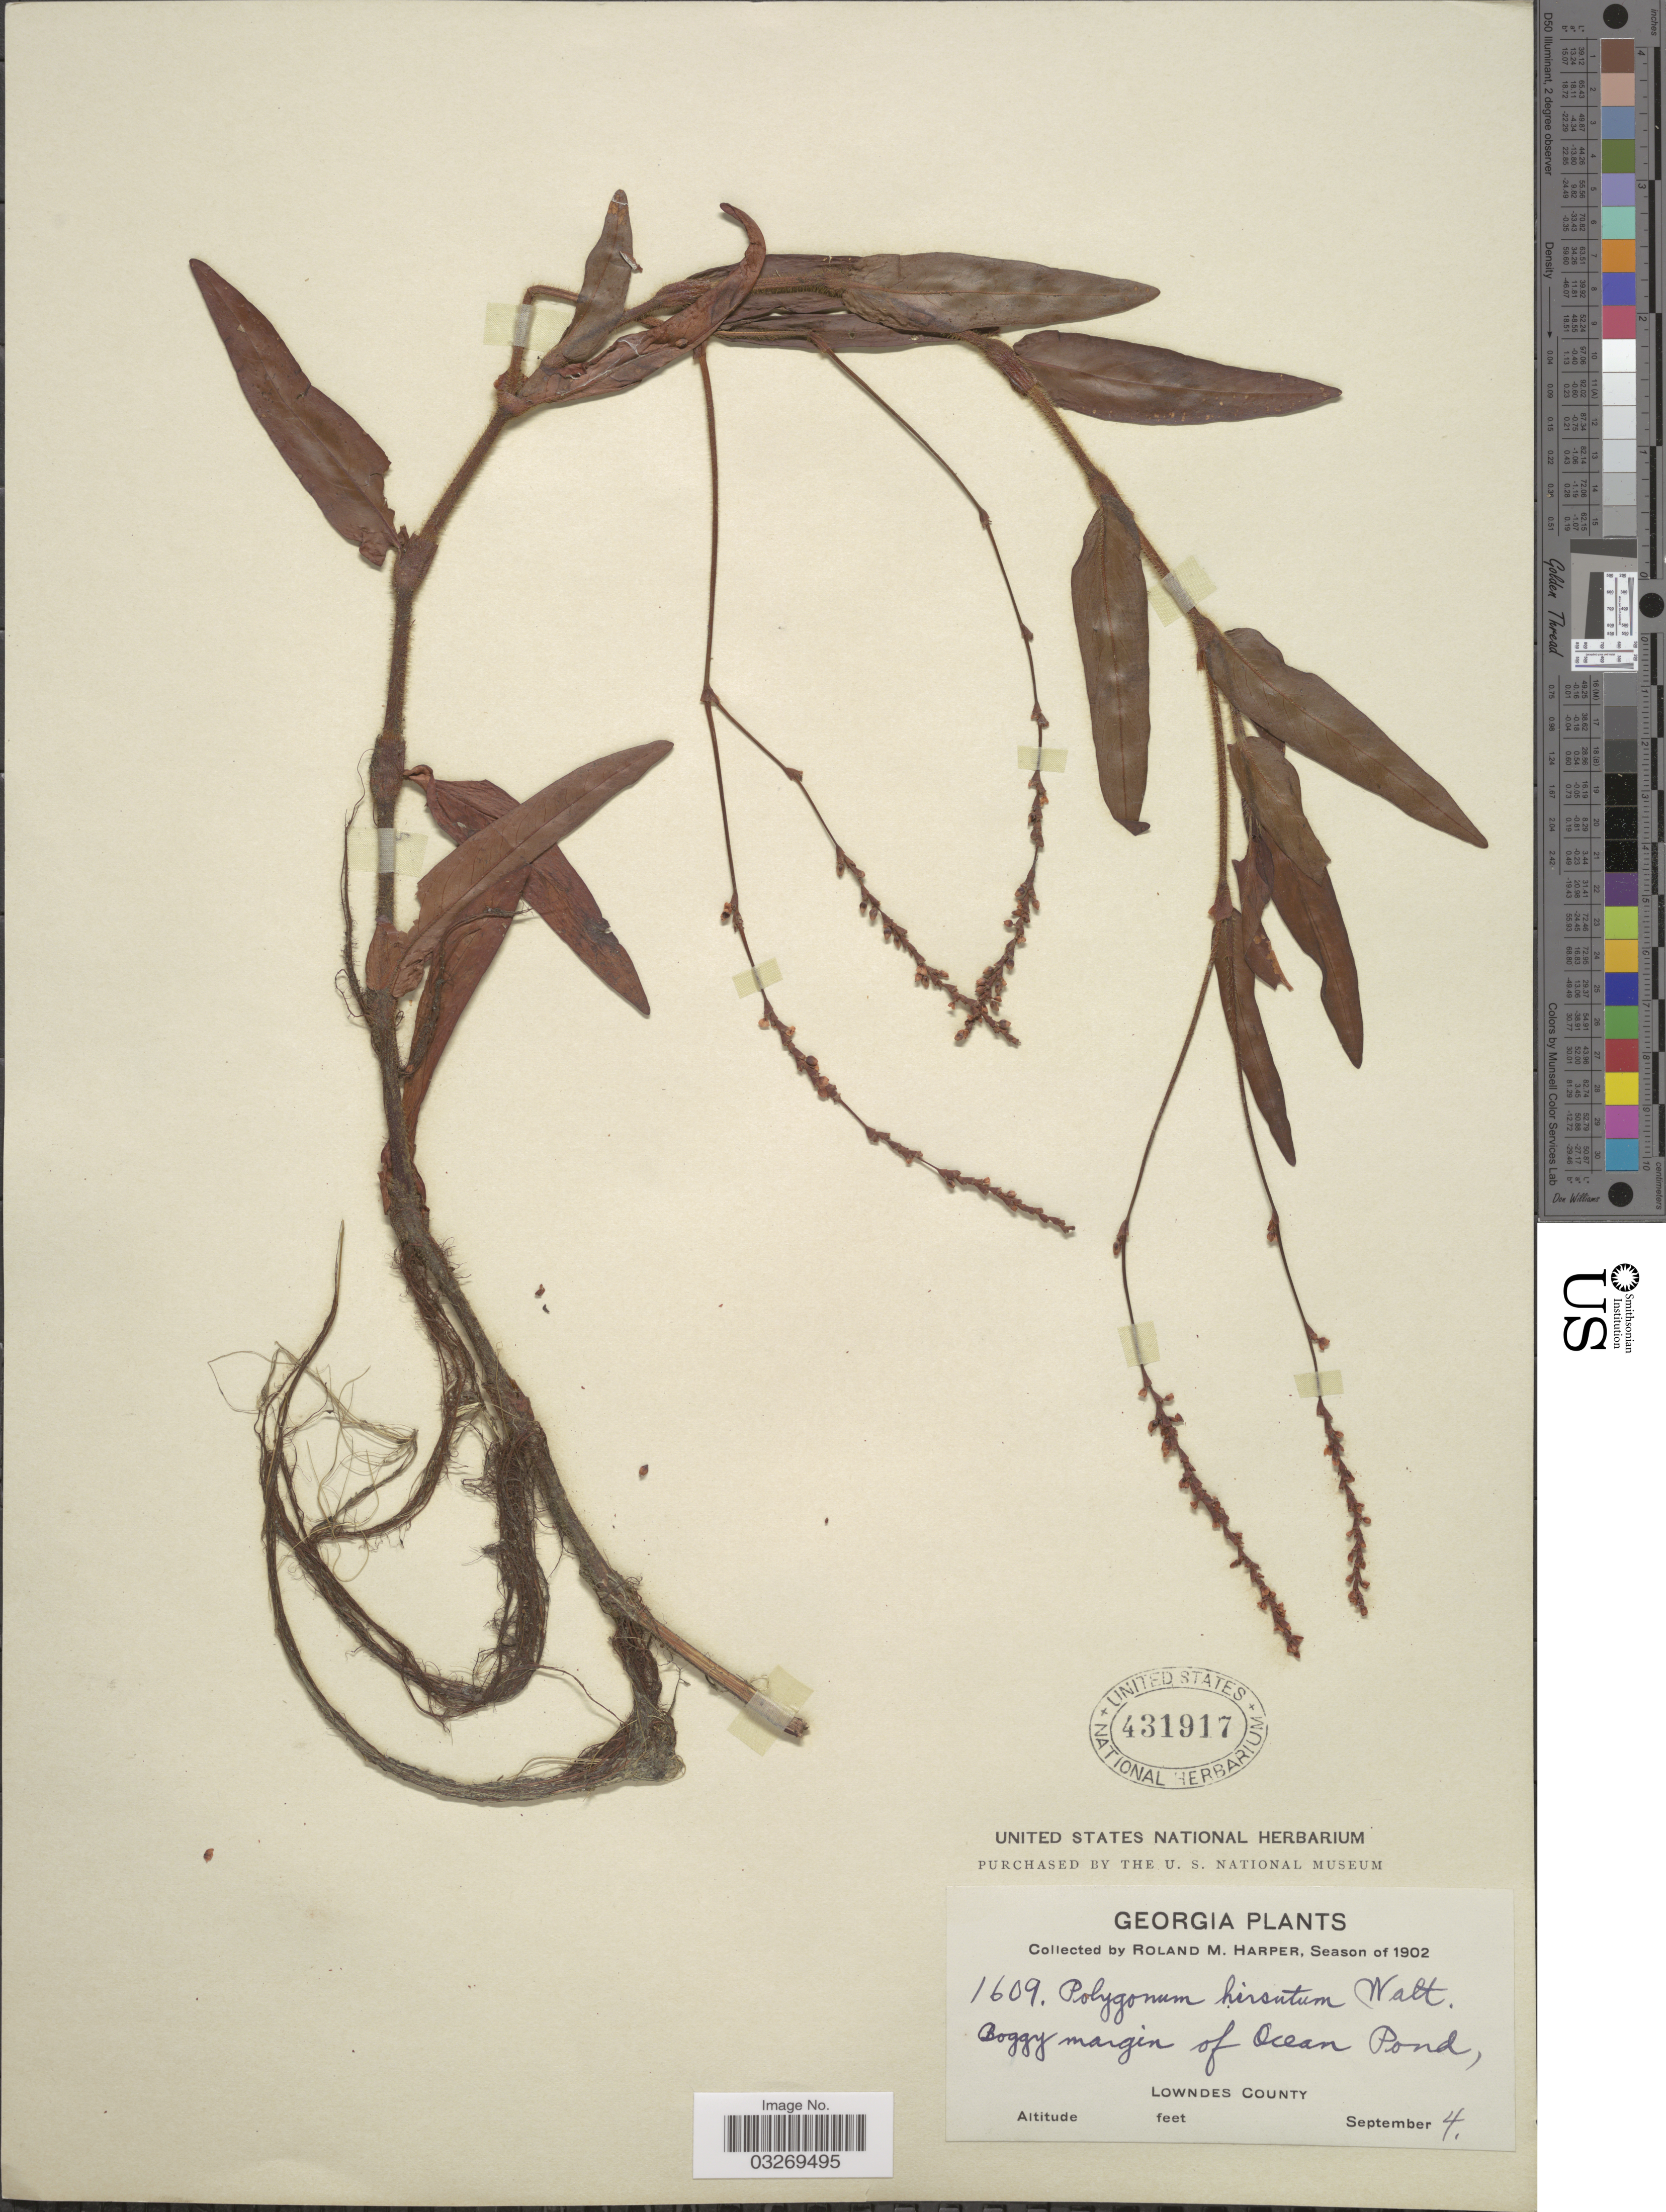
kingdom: Plantae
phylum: Tracheophyta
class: Magnoliopsida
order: Caryophyllales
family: Polygonaceae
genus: Persicaria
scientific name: Persicaria hirsuta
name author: (Walter) Small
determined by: Atha, D. E.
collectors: R. M. Harper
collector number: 1609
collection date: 1902-09-04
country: United States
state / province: Georgia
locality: Boggy margin of Ocean Pond, Lowndes County.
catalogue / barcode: US 431917